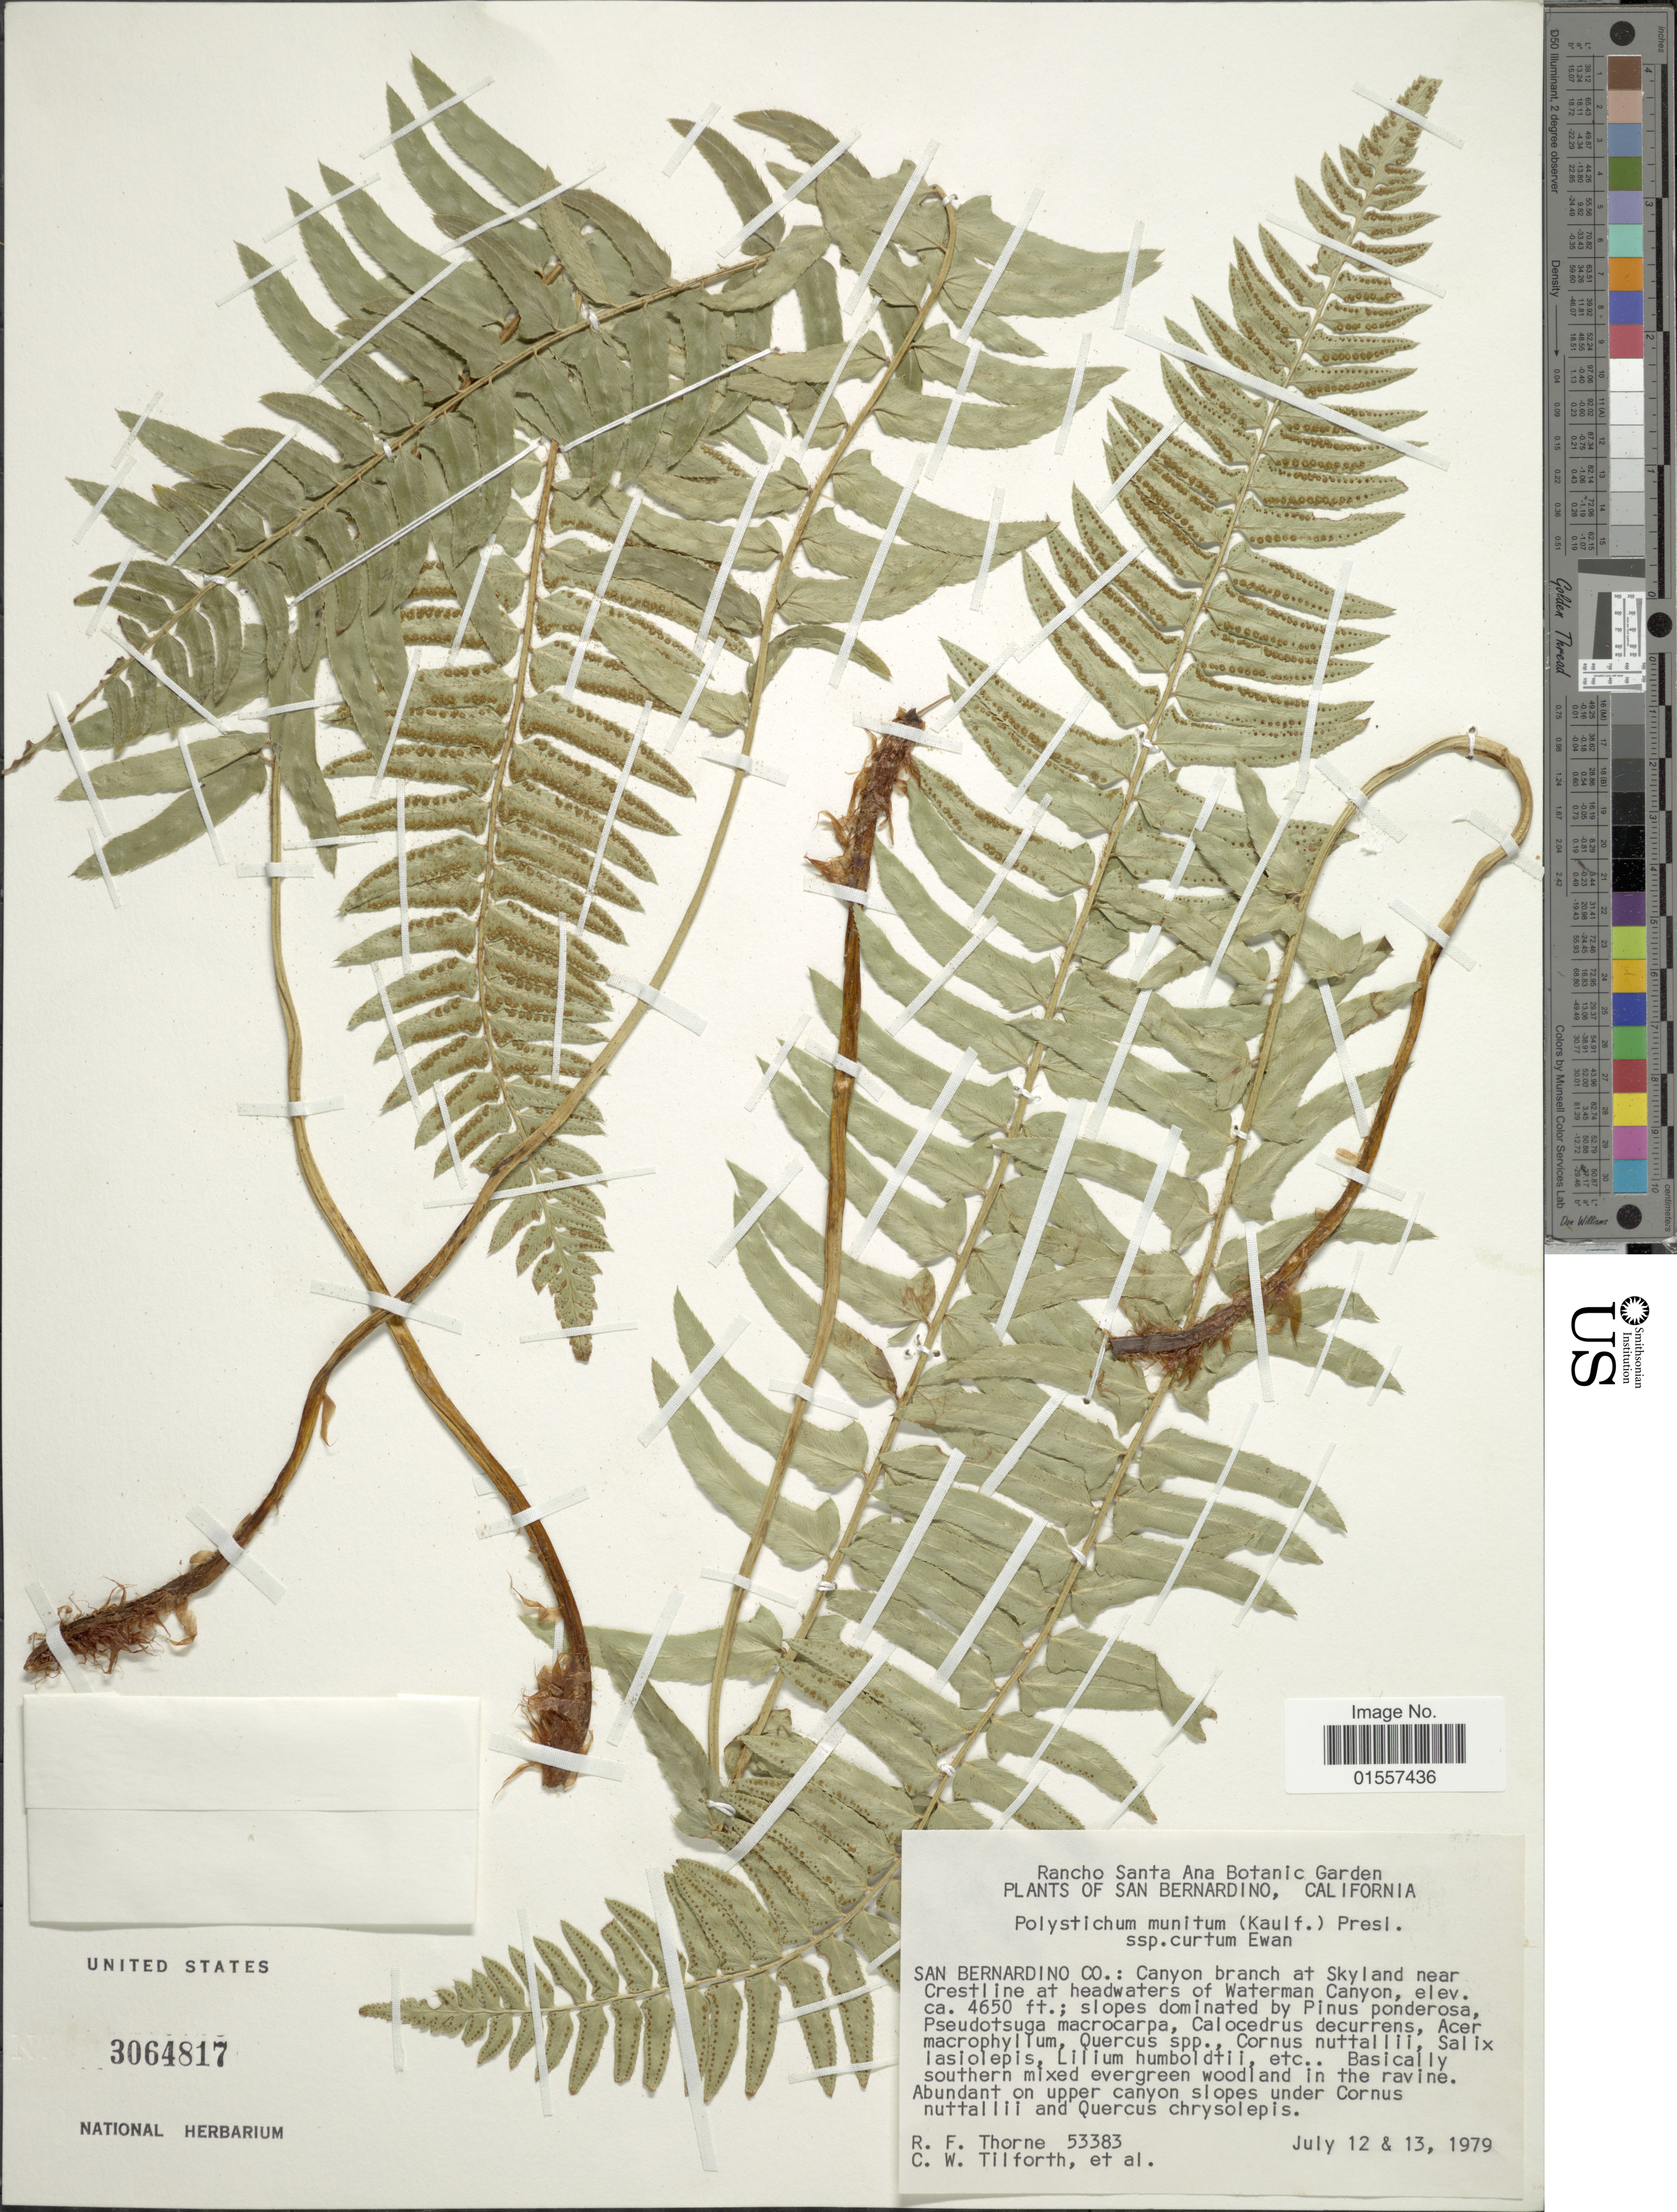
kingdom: Plantae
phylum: Tracheophyta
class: Polypodiopsida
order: Polypodiales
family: Dryopteridaceae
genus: Polystichum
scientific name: Polystichum munitum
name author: (Kaulf.) C. Presl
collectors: R. F. Thorne, C. Tilforth & et al.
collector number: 53383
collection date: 1979-07-12/1979-07-13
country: United States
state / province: California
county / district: San Bernardino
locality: San Bernardino, California, San Bernardino co.: Canyon branch at Skyland near Crestline at headwaters of Waterman Canyon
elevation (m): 1417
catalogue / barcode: US 3064817